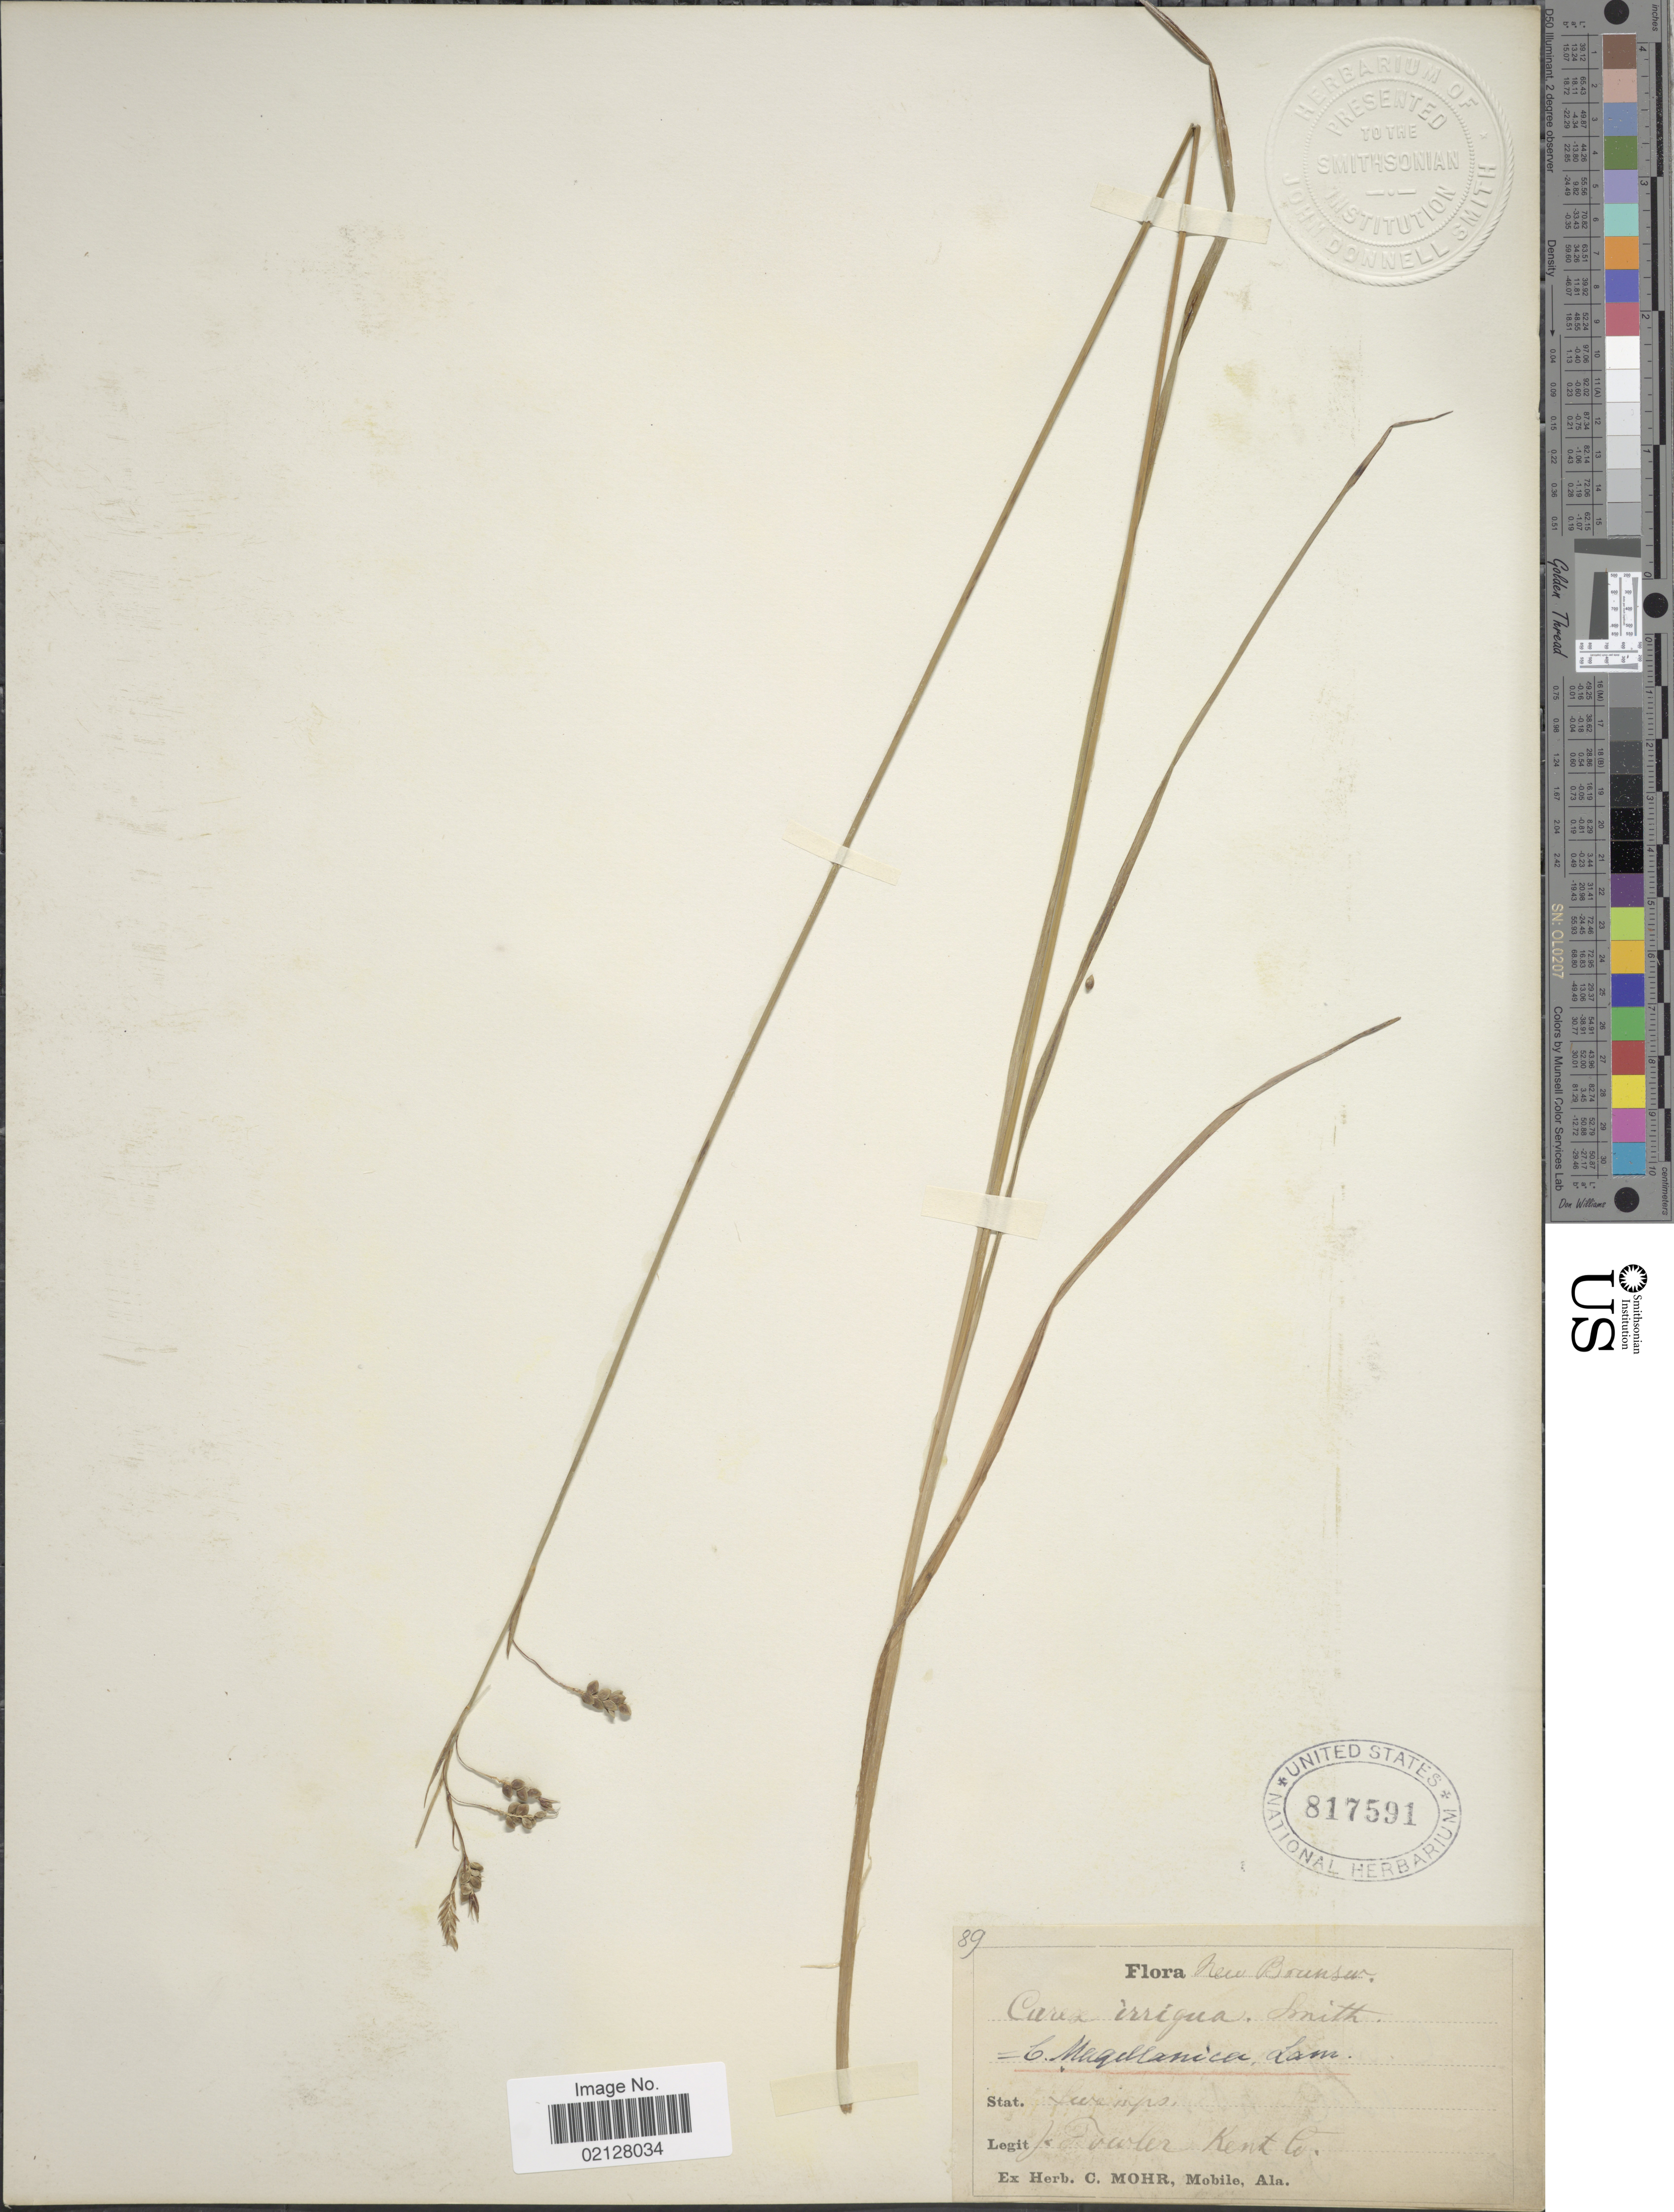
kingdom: Plantae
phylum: Tracheophyta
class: Liliopsida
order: Poales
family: Cyperaceae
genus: Carex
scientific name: Carex magellanica subsp. irrigua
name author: (Wahlenb.) Hiitonen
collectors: J. P. Fowler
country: Canada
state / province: New Brunswick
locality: Swamps, Kent Co.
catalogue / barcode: US 817591